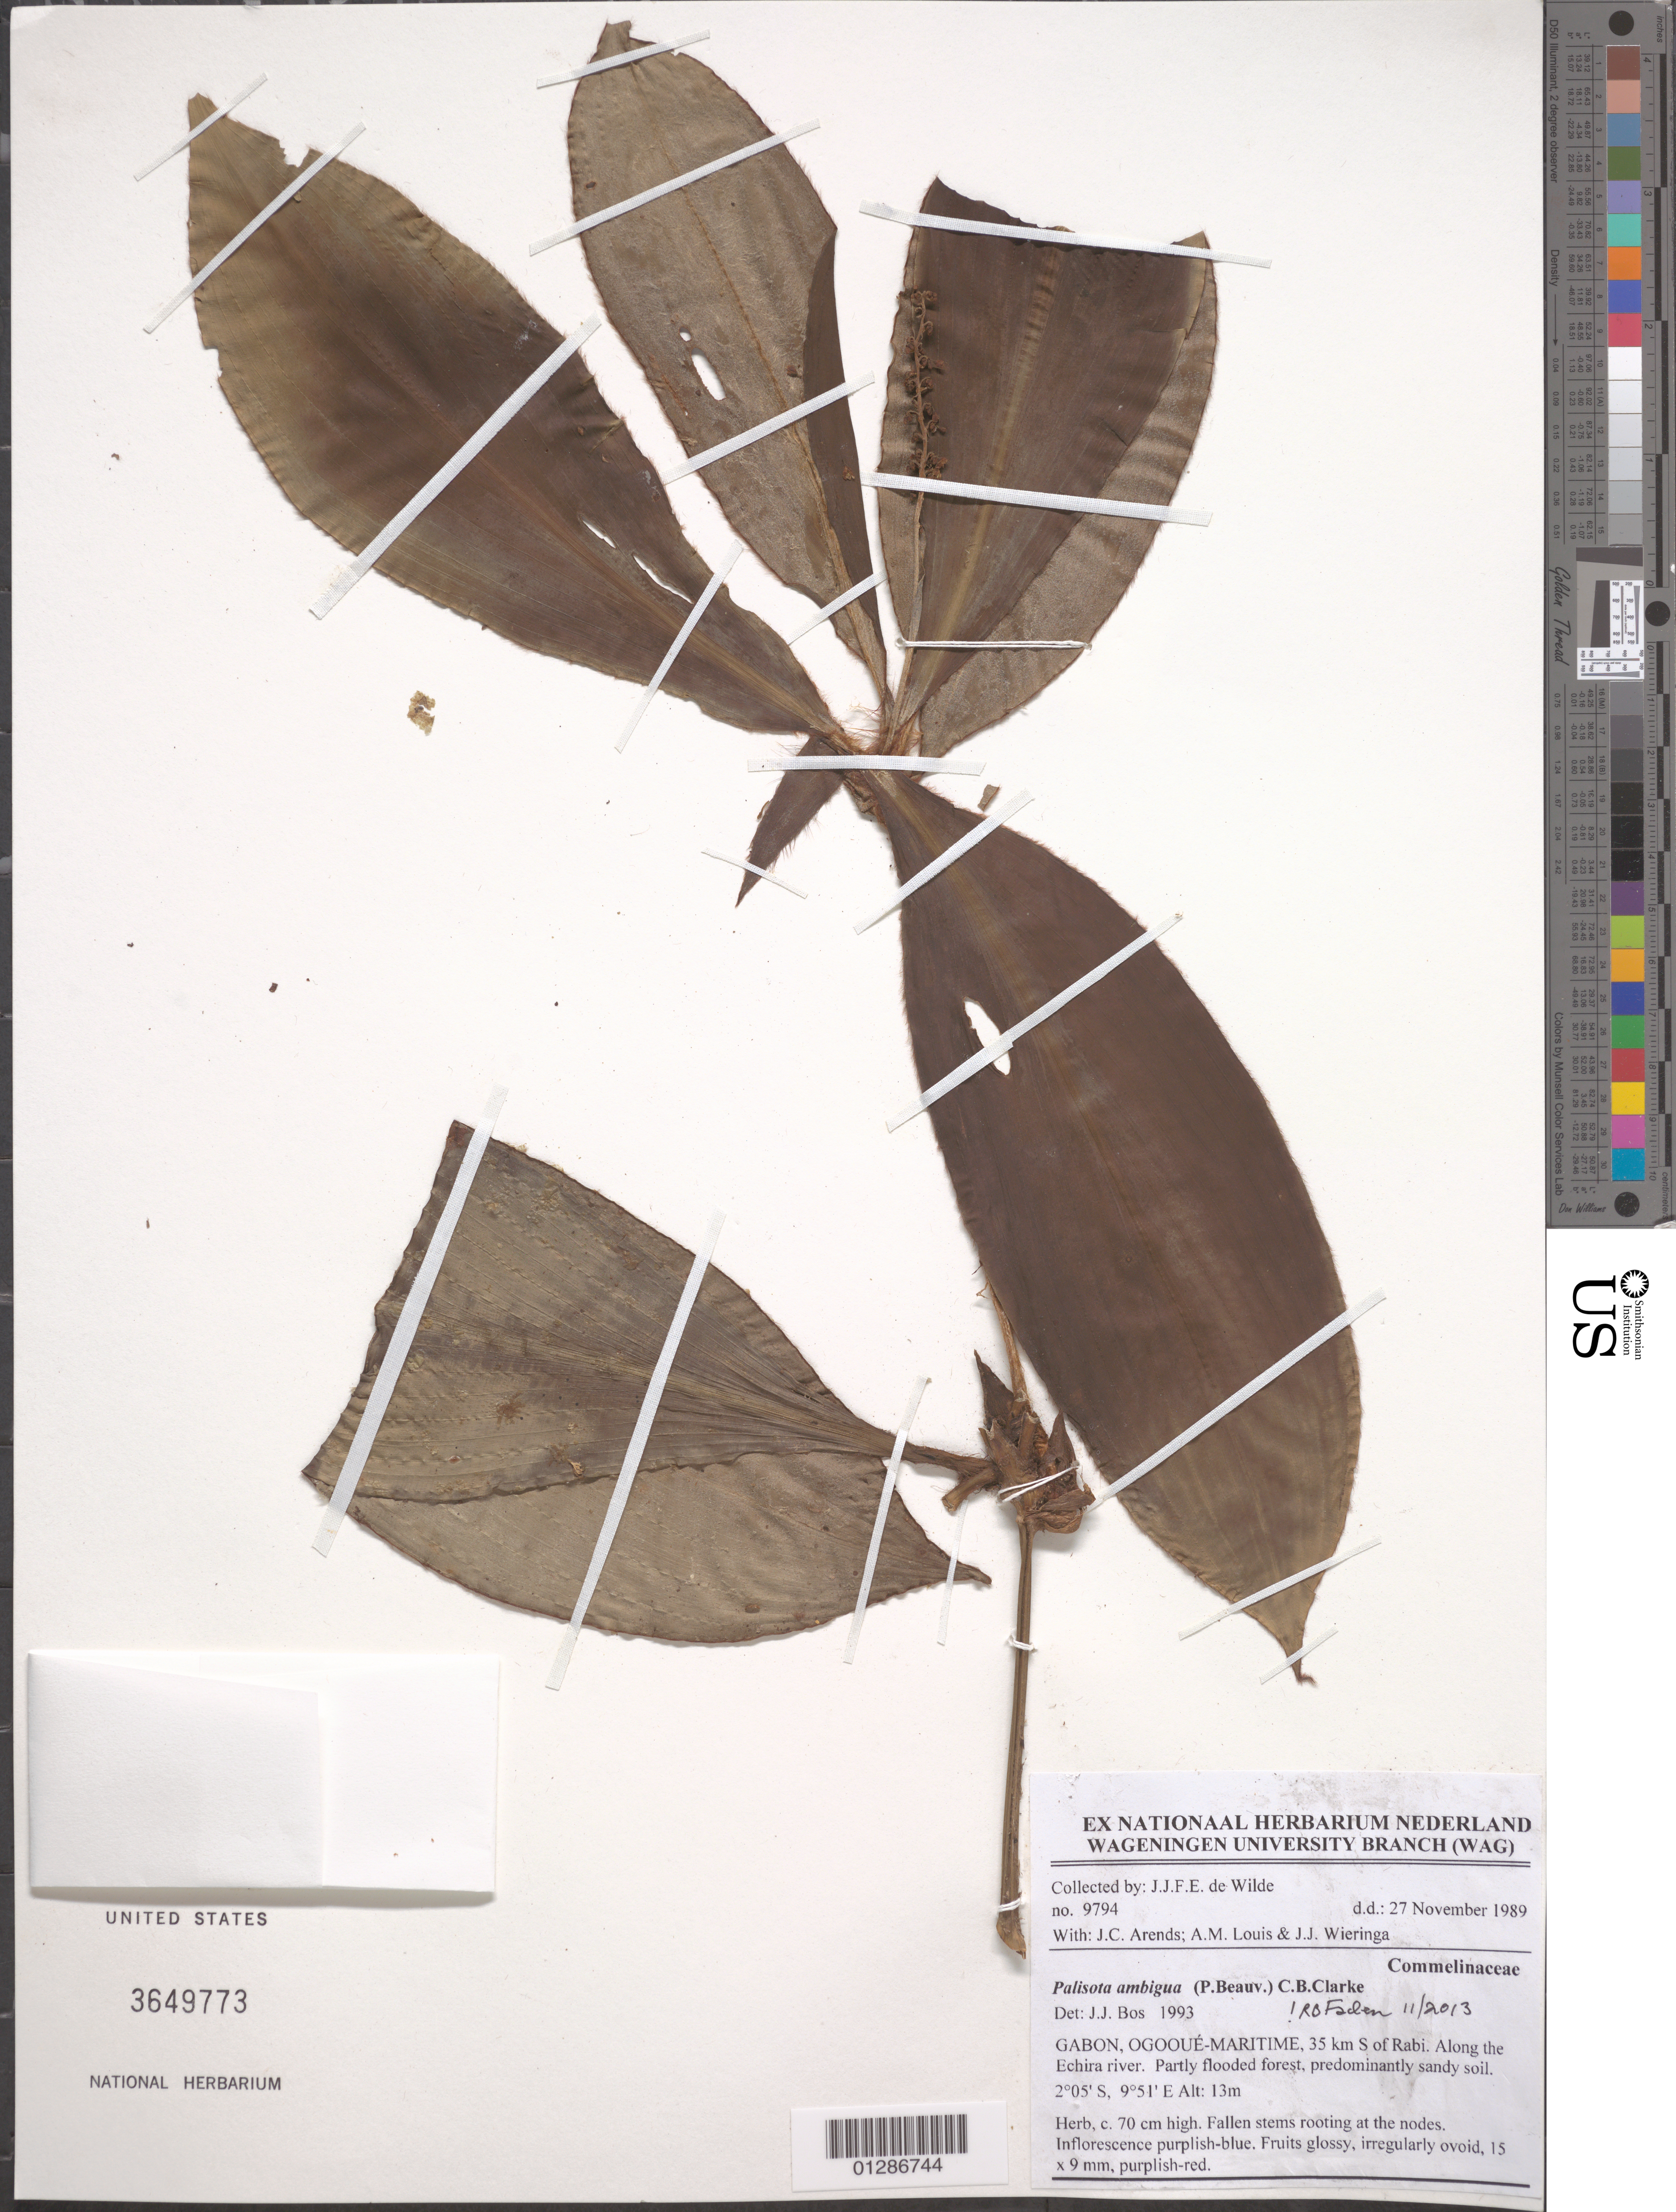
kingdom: Plantae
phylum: Tracheophyta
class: Liliopsida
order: Commelinales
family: Commelinaceae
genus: Palisota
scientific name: Palisota ambigua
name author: (P. Beauv.) C.B. Clarke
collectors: J.J. de Wilde, J. Arends, A. Louis & J. J. Wieringa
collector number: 9794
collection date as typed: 27 Nov 1989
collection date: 1989-11-27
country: Gabon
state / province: Ogooué-Maritime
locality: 35 km S of Rabi. Along the Echira river.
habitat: Herb.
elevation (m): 13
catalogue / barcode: US 3649773